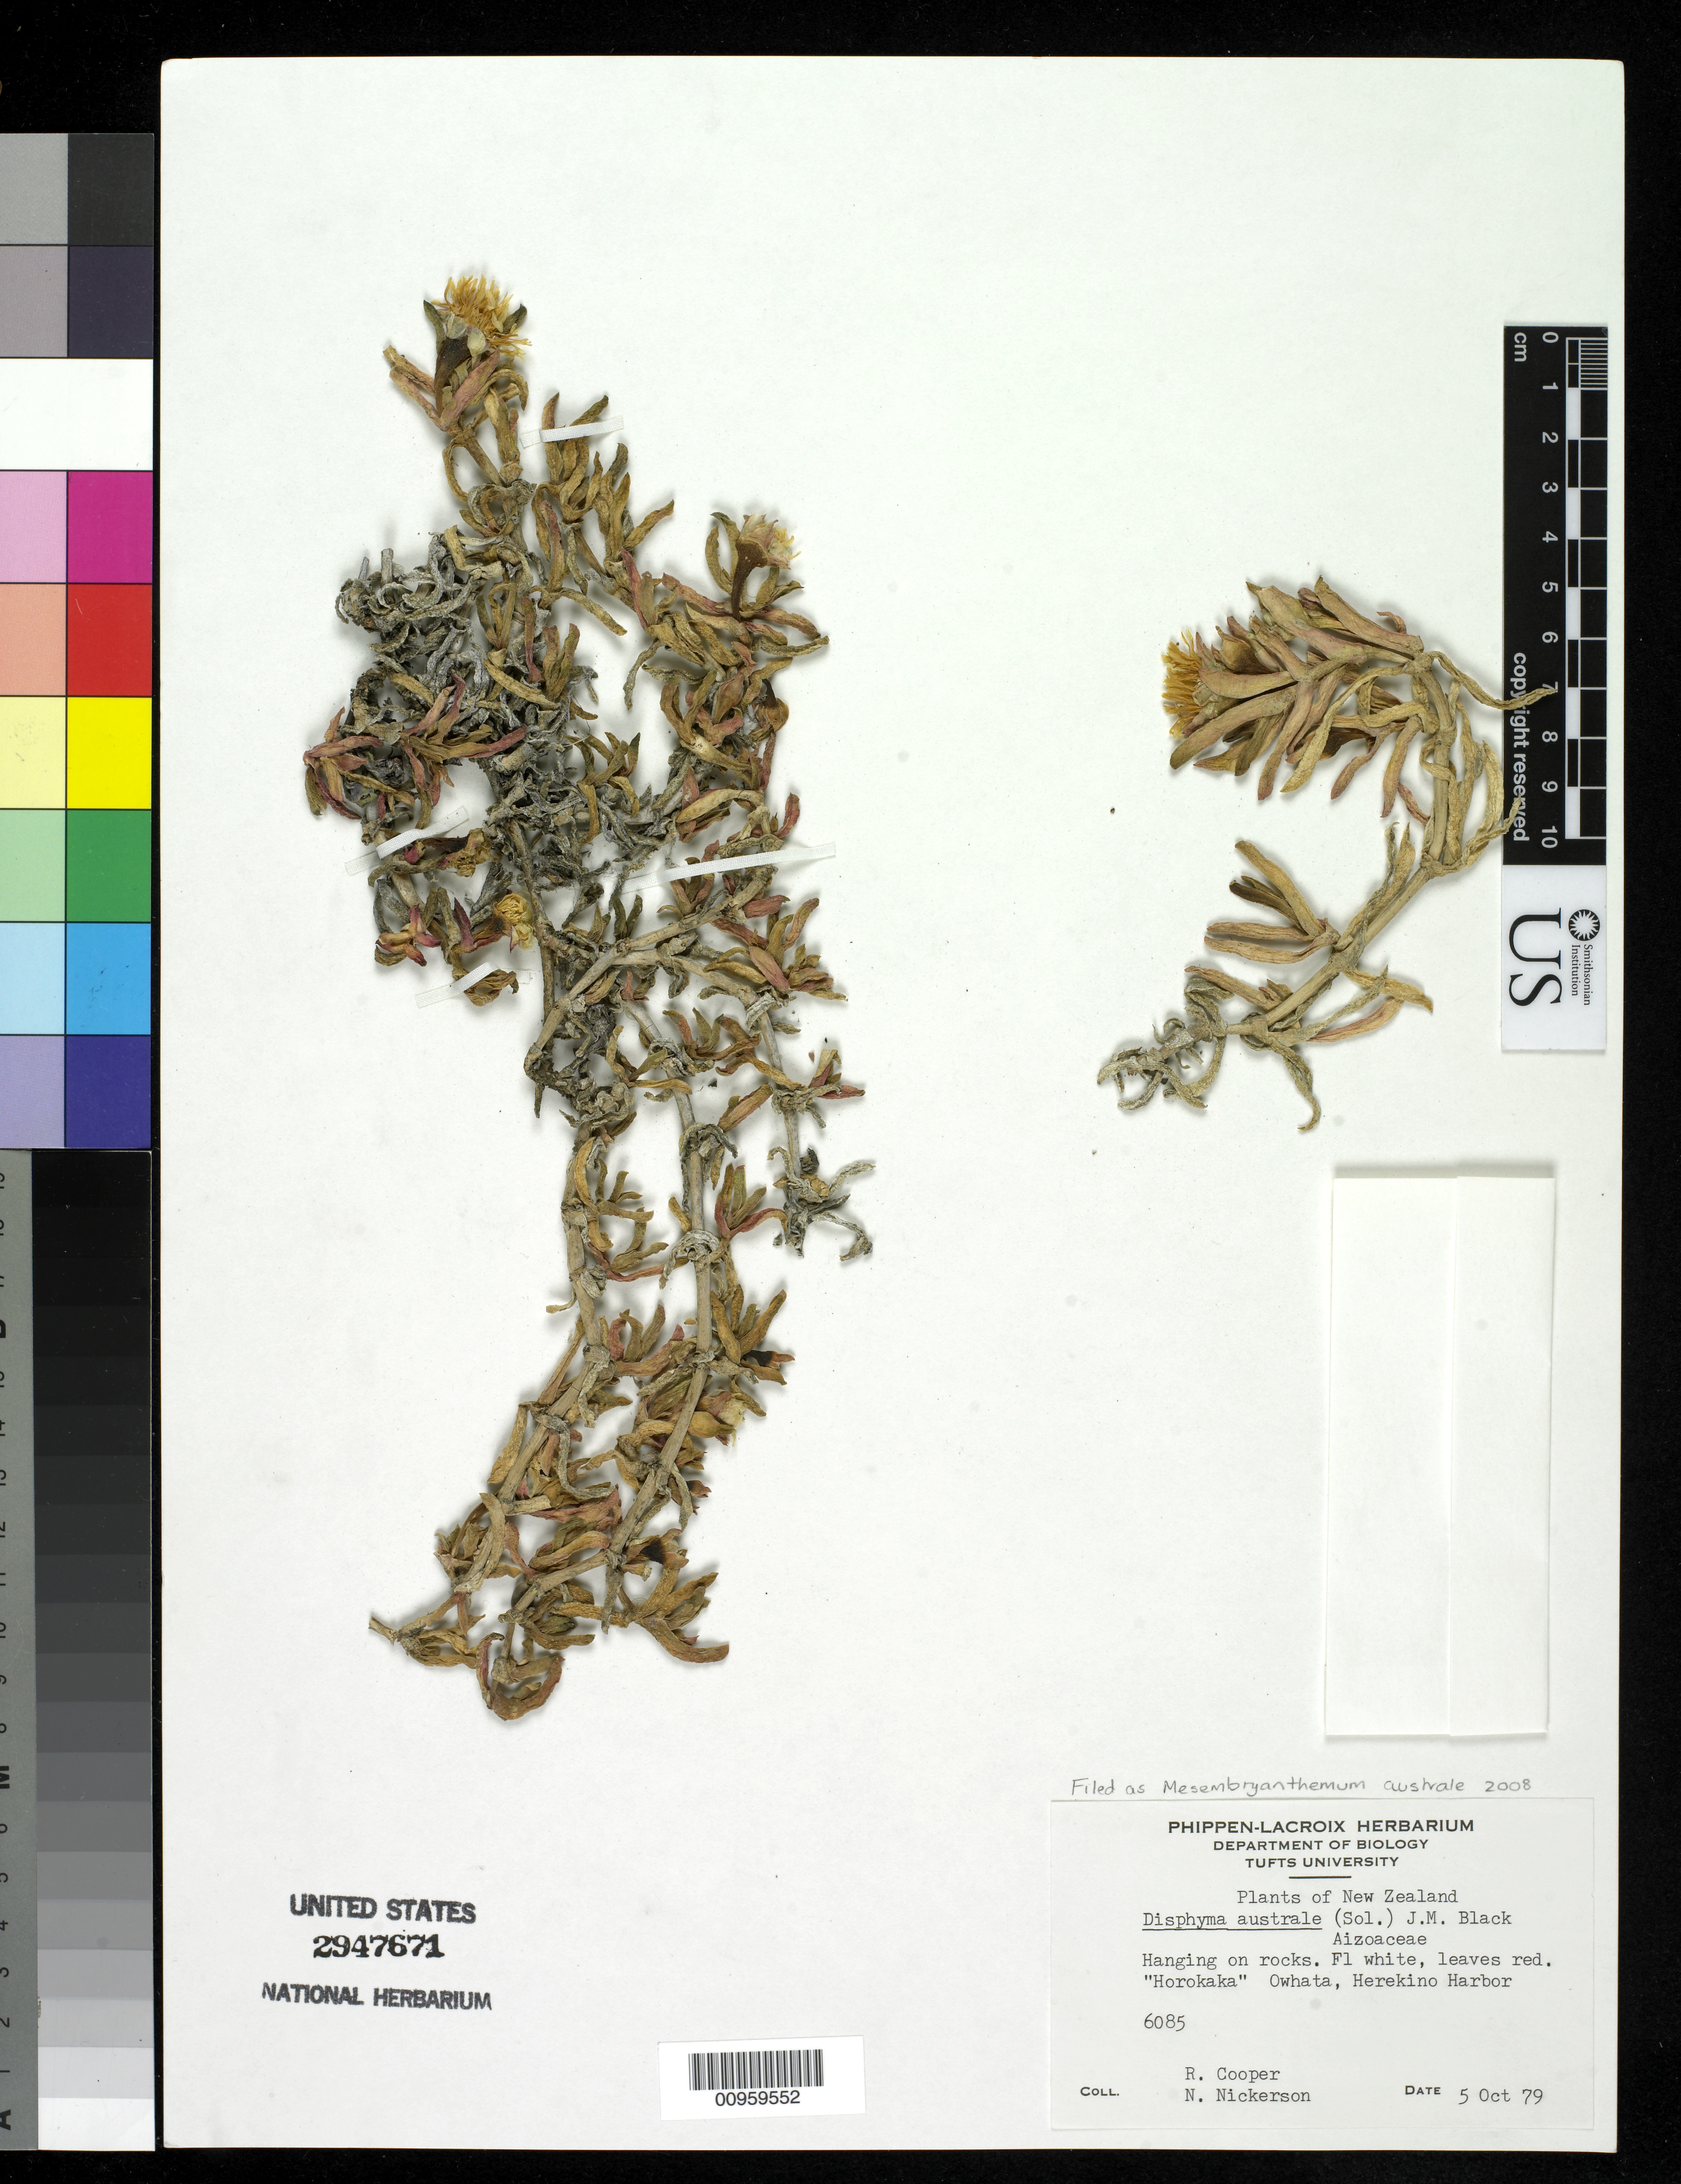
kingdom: Plantae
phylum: Tracheophyta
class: Magnoliopsida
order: Caryophyllales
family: Aizoaceae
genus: Disphyma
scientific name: Disphyma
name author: (Aiton) J.M. Black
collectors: R. Cooper & N. Nickerson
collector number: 6085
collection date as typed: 05 Oct 1979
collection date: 1979-10-05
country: New Zealand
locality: Owhata, Herekino Harbor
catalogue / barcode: US 2947671